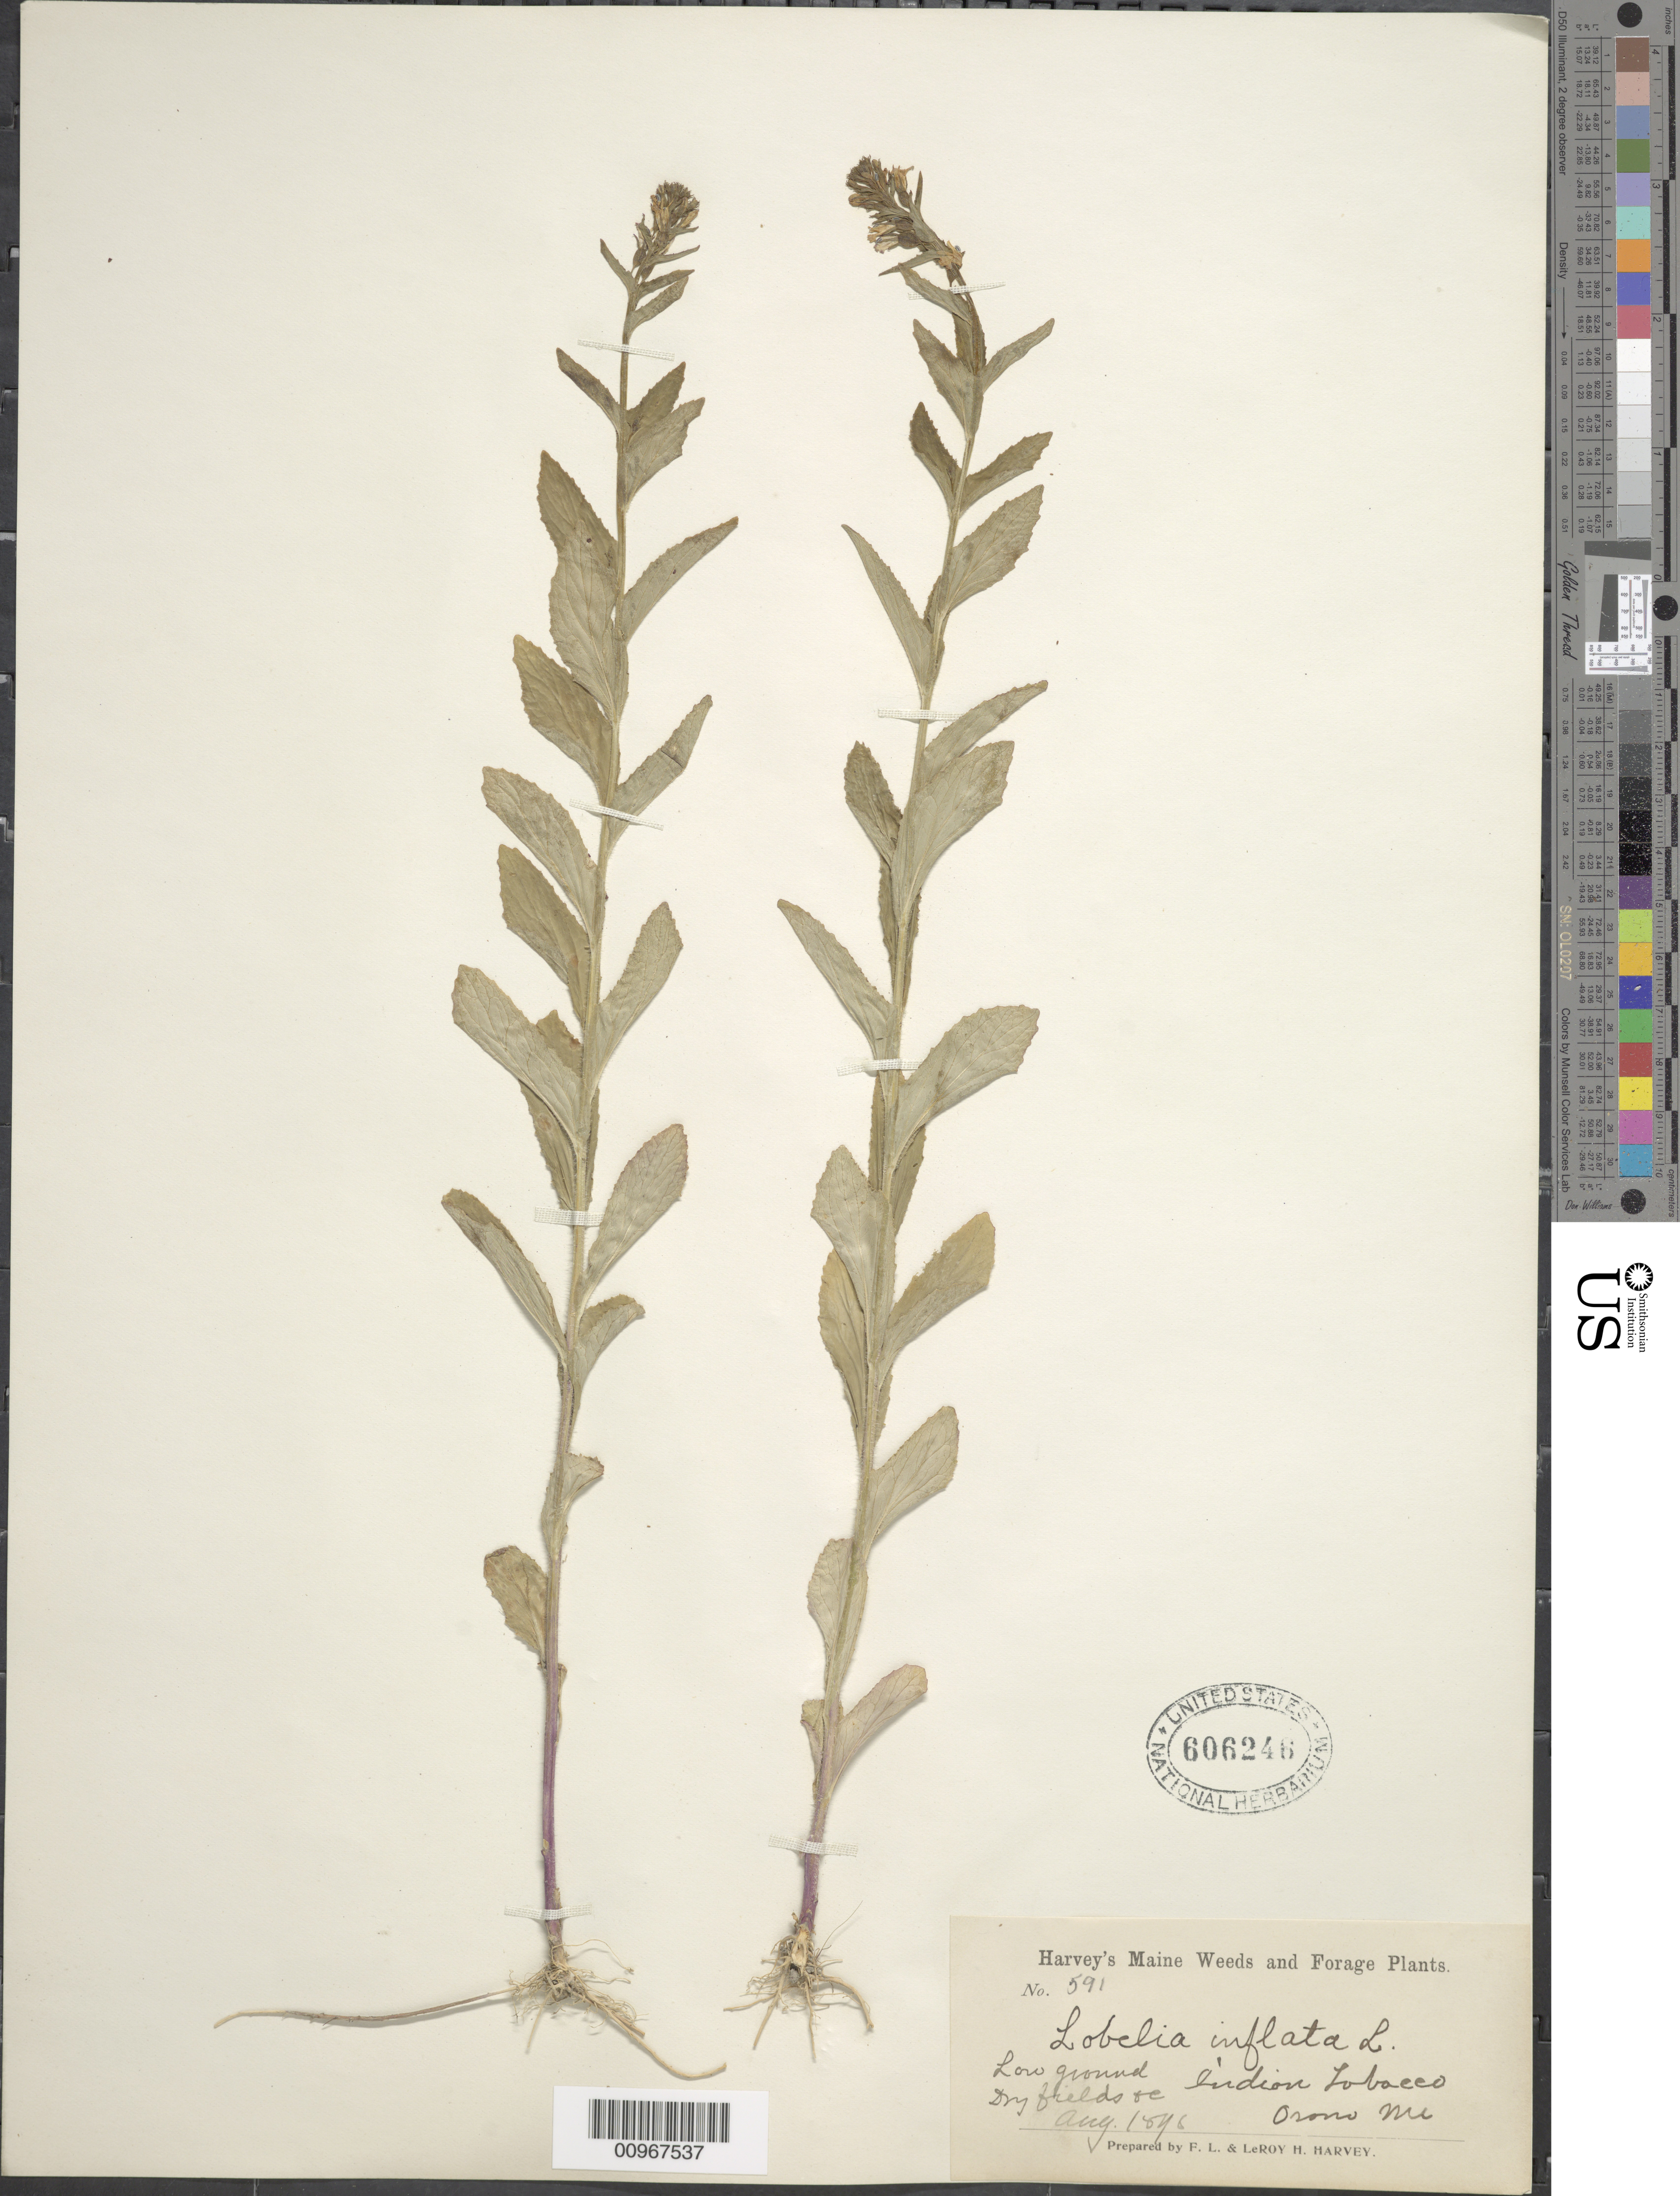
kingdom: Plantae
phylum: Tracheophyta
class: Magnoliopsida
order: Asterales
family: Campanulaceae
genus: Lobelia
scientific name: Lobelia inflata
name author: L.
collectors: F. L. Harvey & L. H. Harvey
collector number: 591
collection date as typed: Aug 1898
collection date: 1898-08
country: United States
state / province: Maine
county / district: Penobscot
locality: Orono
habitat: low ground, dry field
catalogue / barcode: US 606246